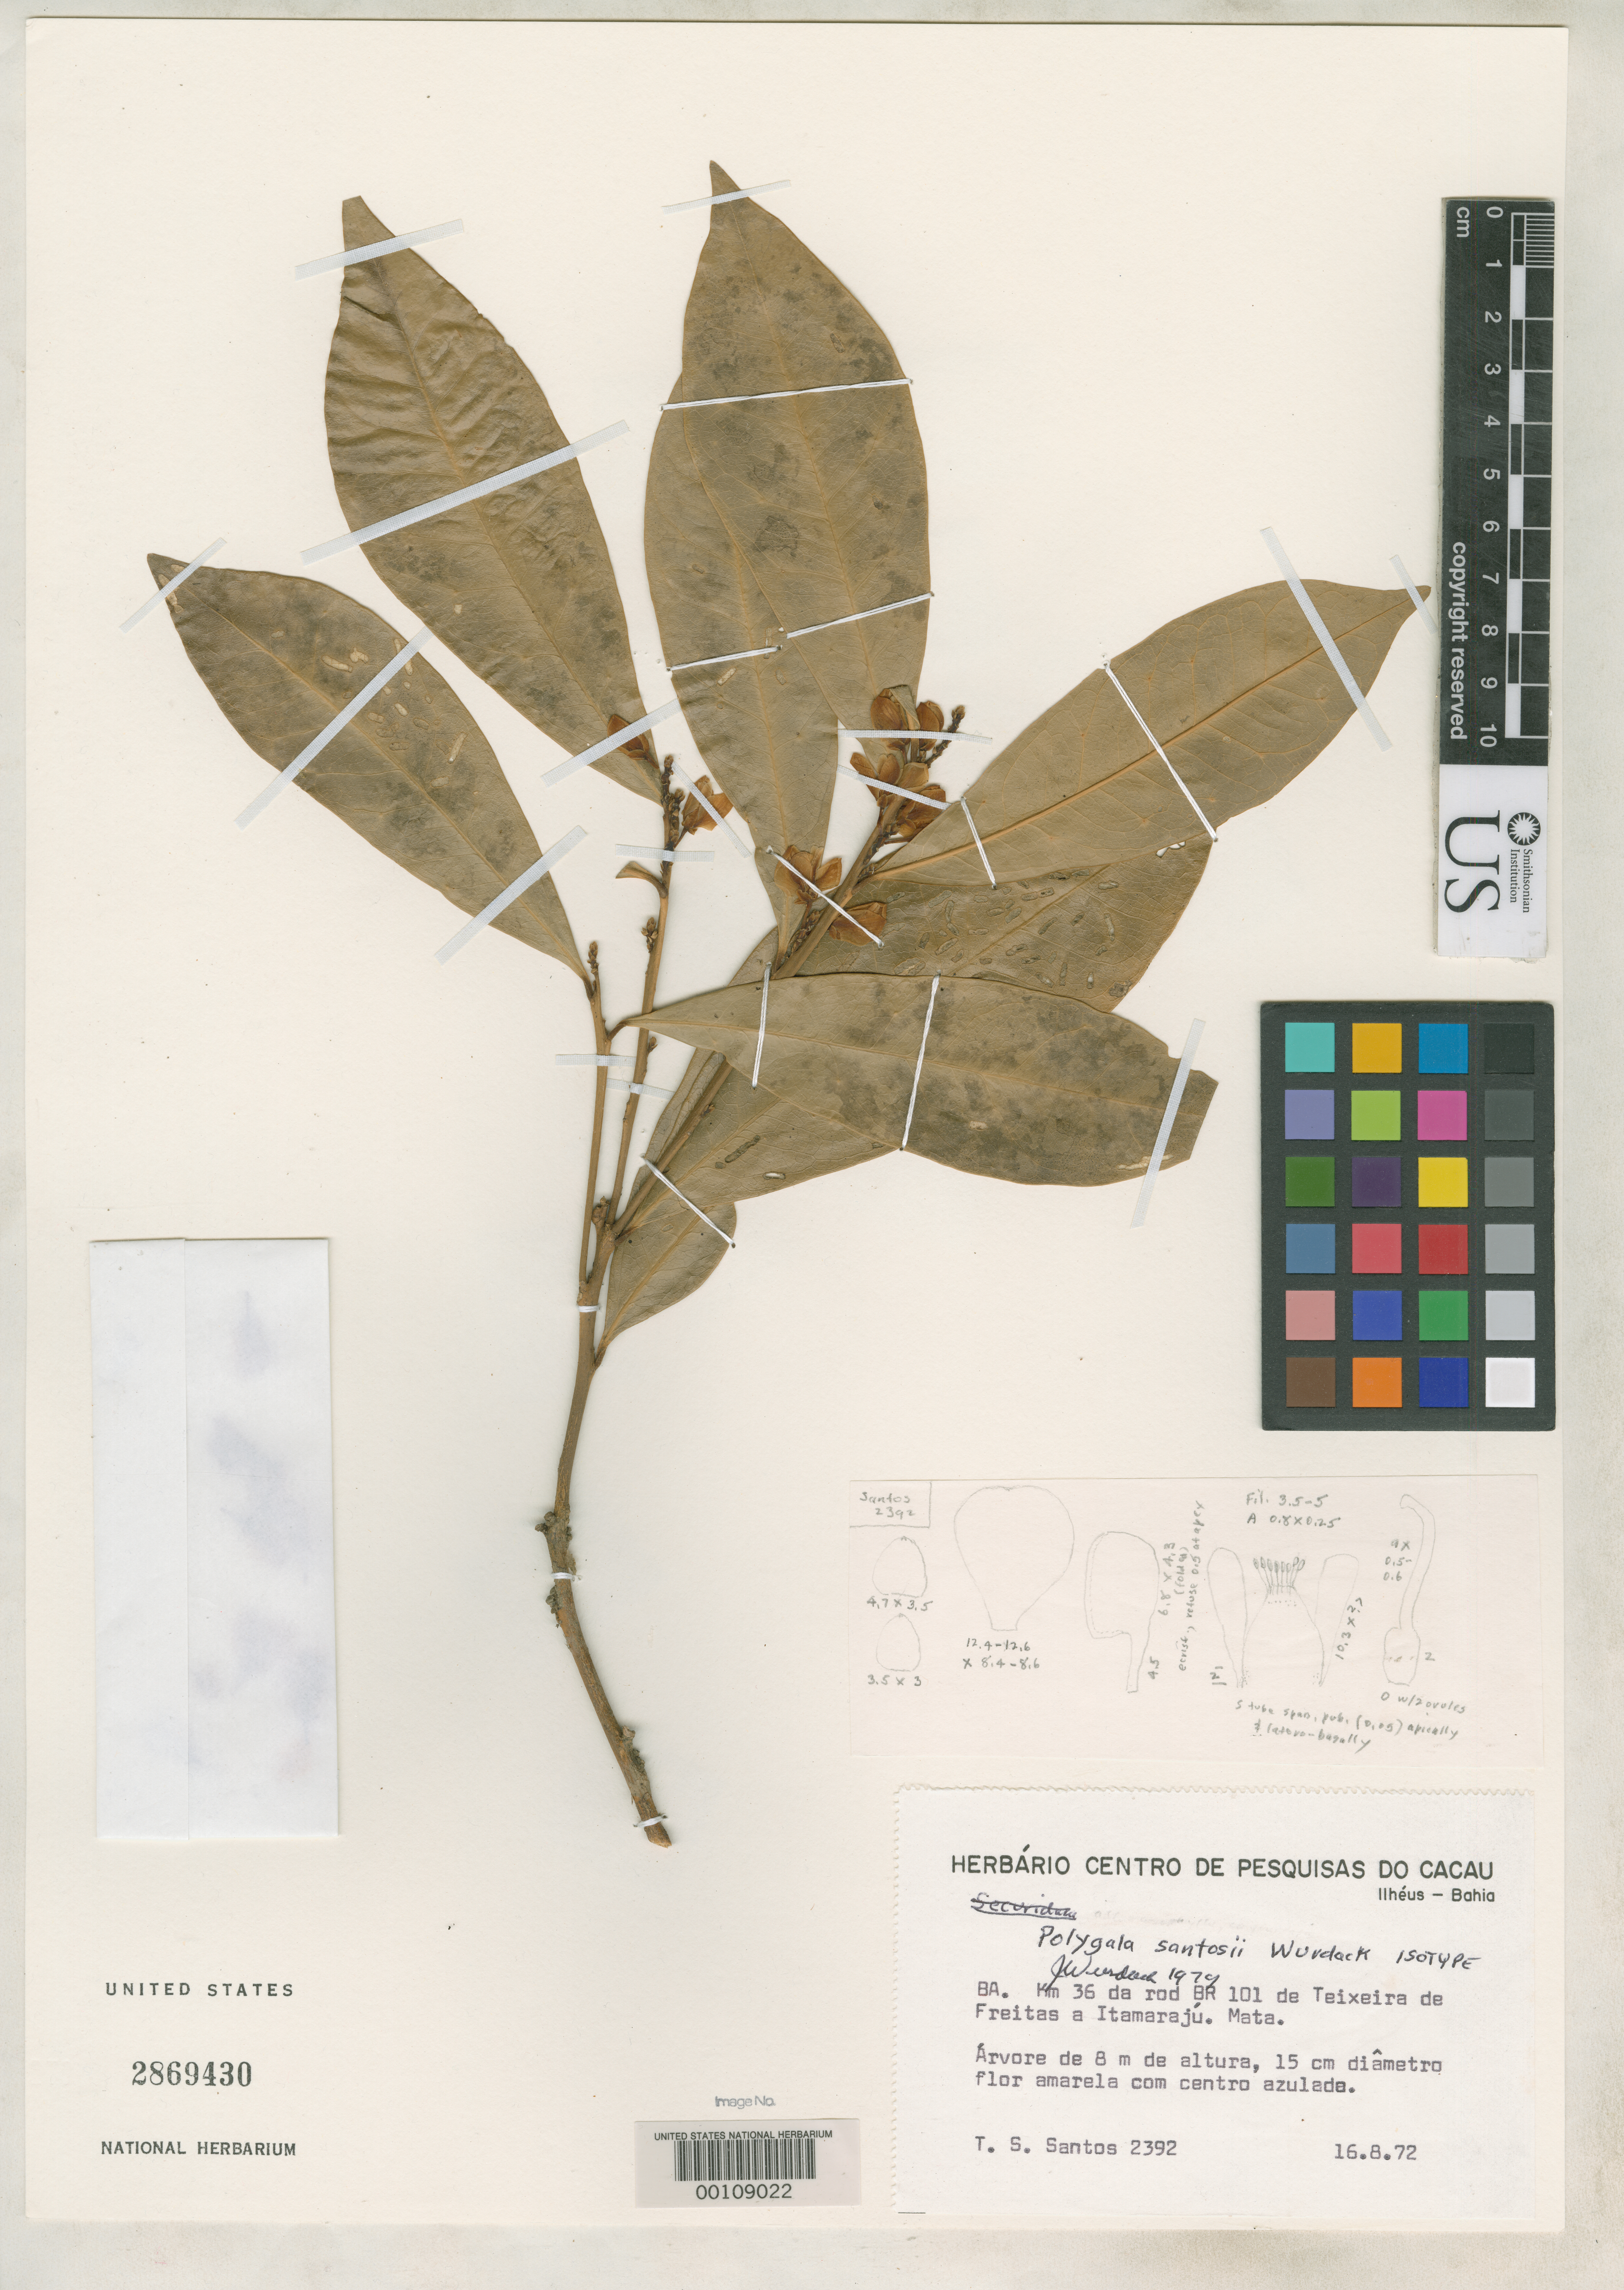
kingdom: Plantae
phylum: Tracheophyta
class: Magnoliopsida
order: Fabales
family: Polygalaceae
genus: Polygala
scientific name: Polygala santosii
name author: Wurdack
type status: Isotype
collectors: T. S. Santos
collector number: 2392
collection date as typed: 16 Aug 1972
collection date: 1972-08-16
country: Brazil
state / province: Bahia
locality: Teixeira de Freitas-Itamaraju road.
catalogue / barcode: US 2869430